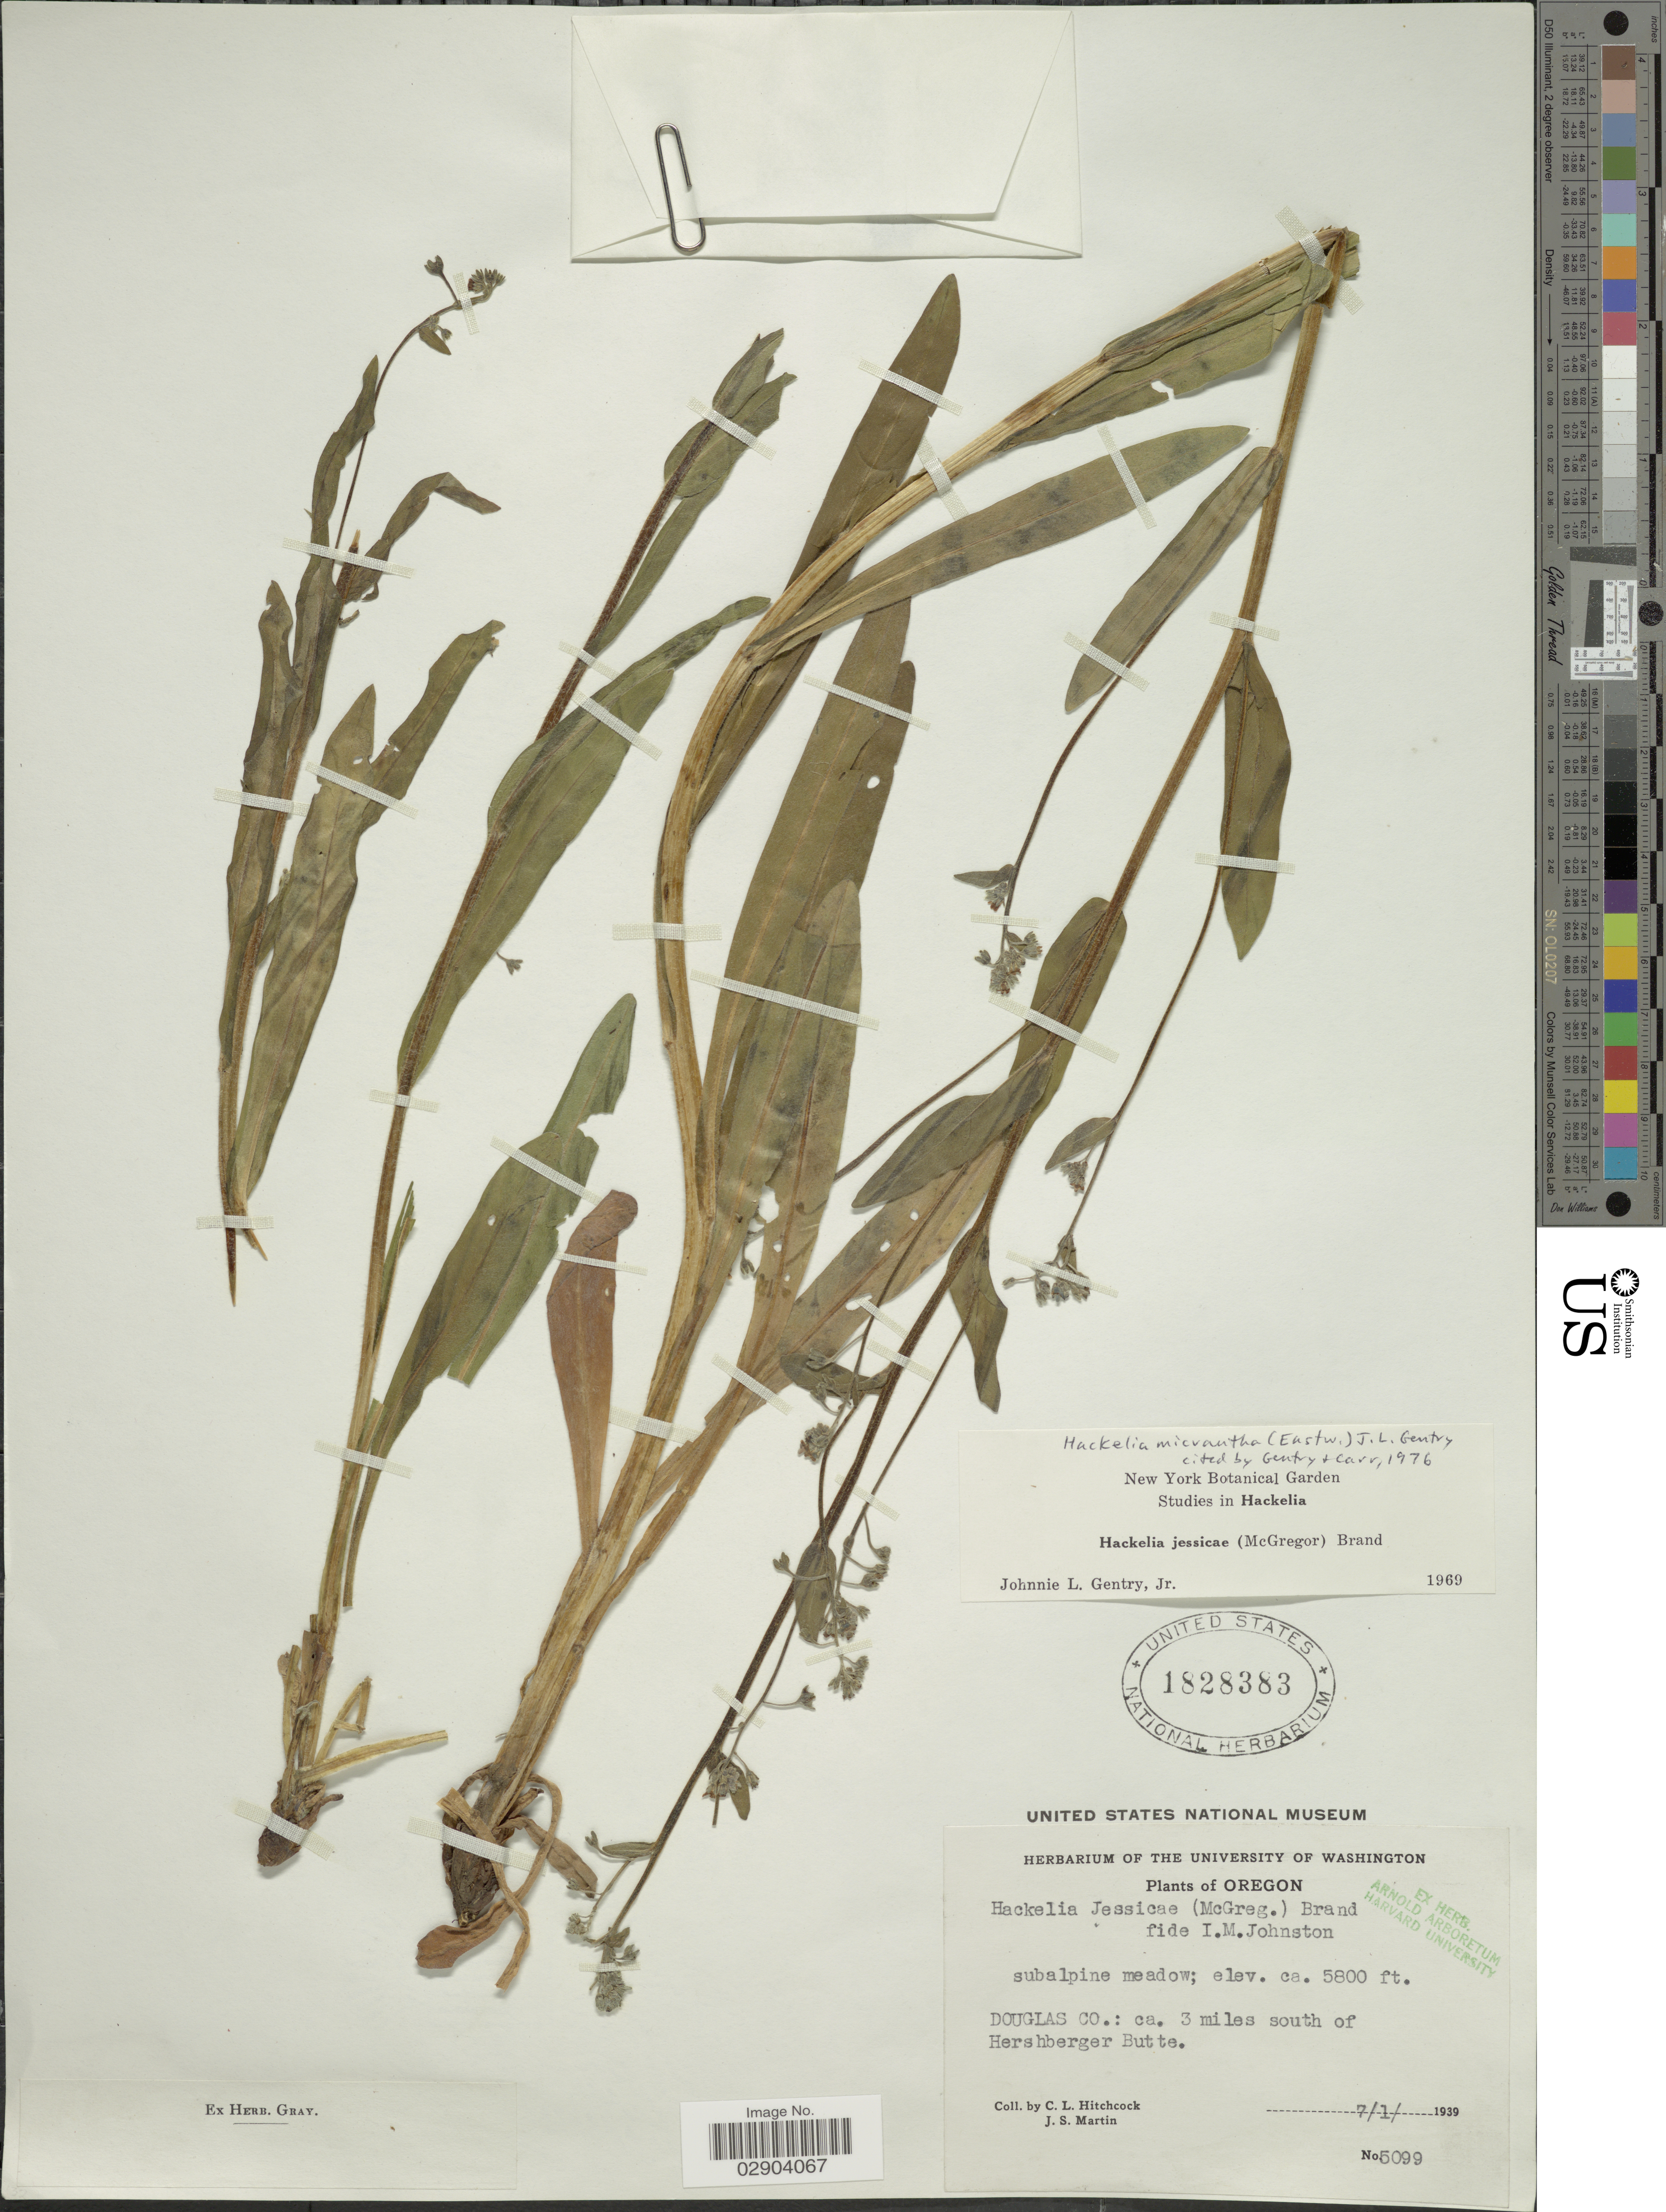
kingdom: Plantae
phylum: Tracheophyta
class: Magnoliopsida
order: Boraginales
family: Boraginaceae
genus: Hackelia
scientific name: Hackelia micrantha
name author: (Eastw.) J.L. Gentry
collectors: C. L. Hitchcock & J. S. Martin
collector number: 5099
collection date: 1939-07-01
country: United States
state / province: Oregon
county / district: Douglas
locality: Douglas Co.: ca. 3 miles south of Hersberger Butte.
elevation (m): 1768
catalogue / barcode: US 1828383